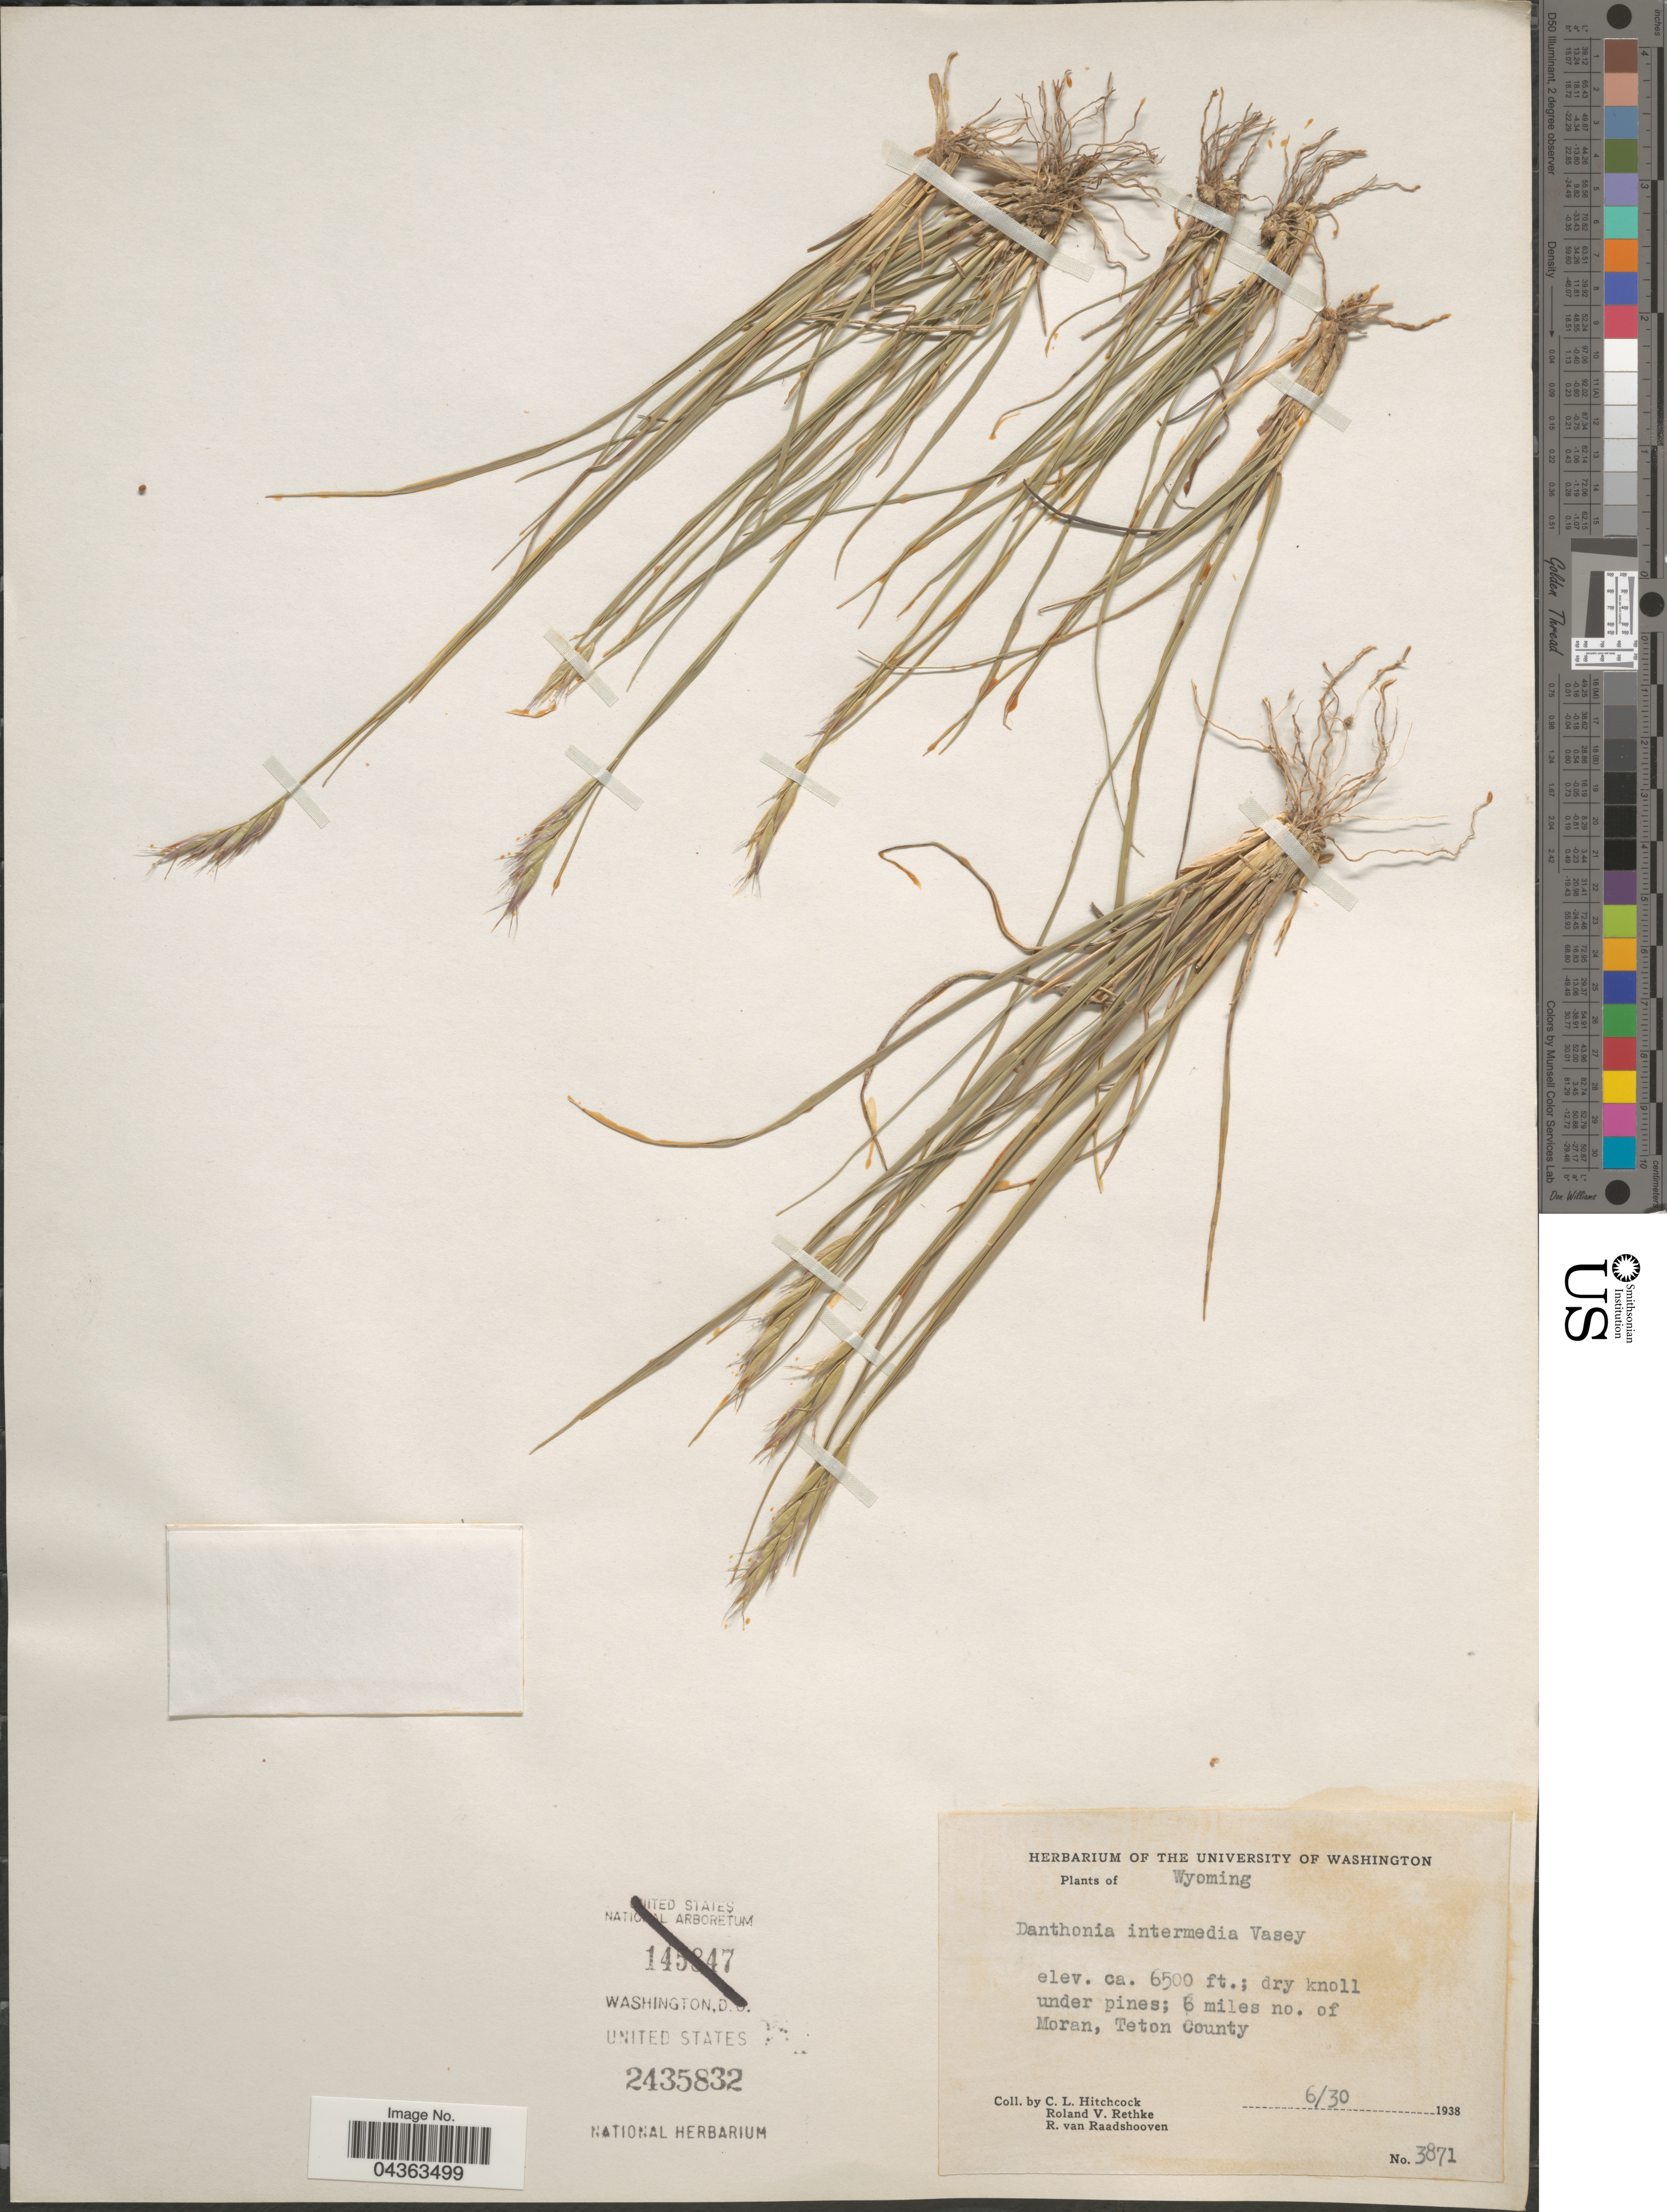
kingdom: Plantae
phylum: Tracheophyta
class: Liliopsida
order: Poales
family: Poaceae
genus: Danthonia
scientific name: Danthonia intermedia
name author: Vasey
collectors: C. L. Hitchcock, R. Rethke & R. Raadshooven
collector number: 3871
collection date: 1938-06-30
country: United States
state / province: Wyoming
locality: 6 miles no. of Moran, Teton County.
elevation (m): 1981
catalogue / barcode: US 2435832